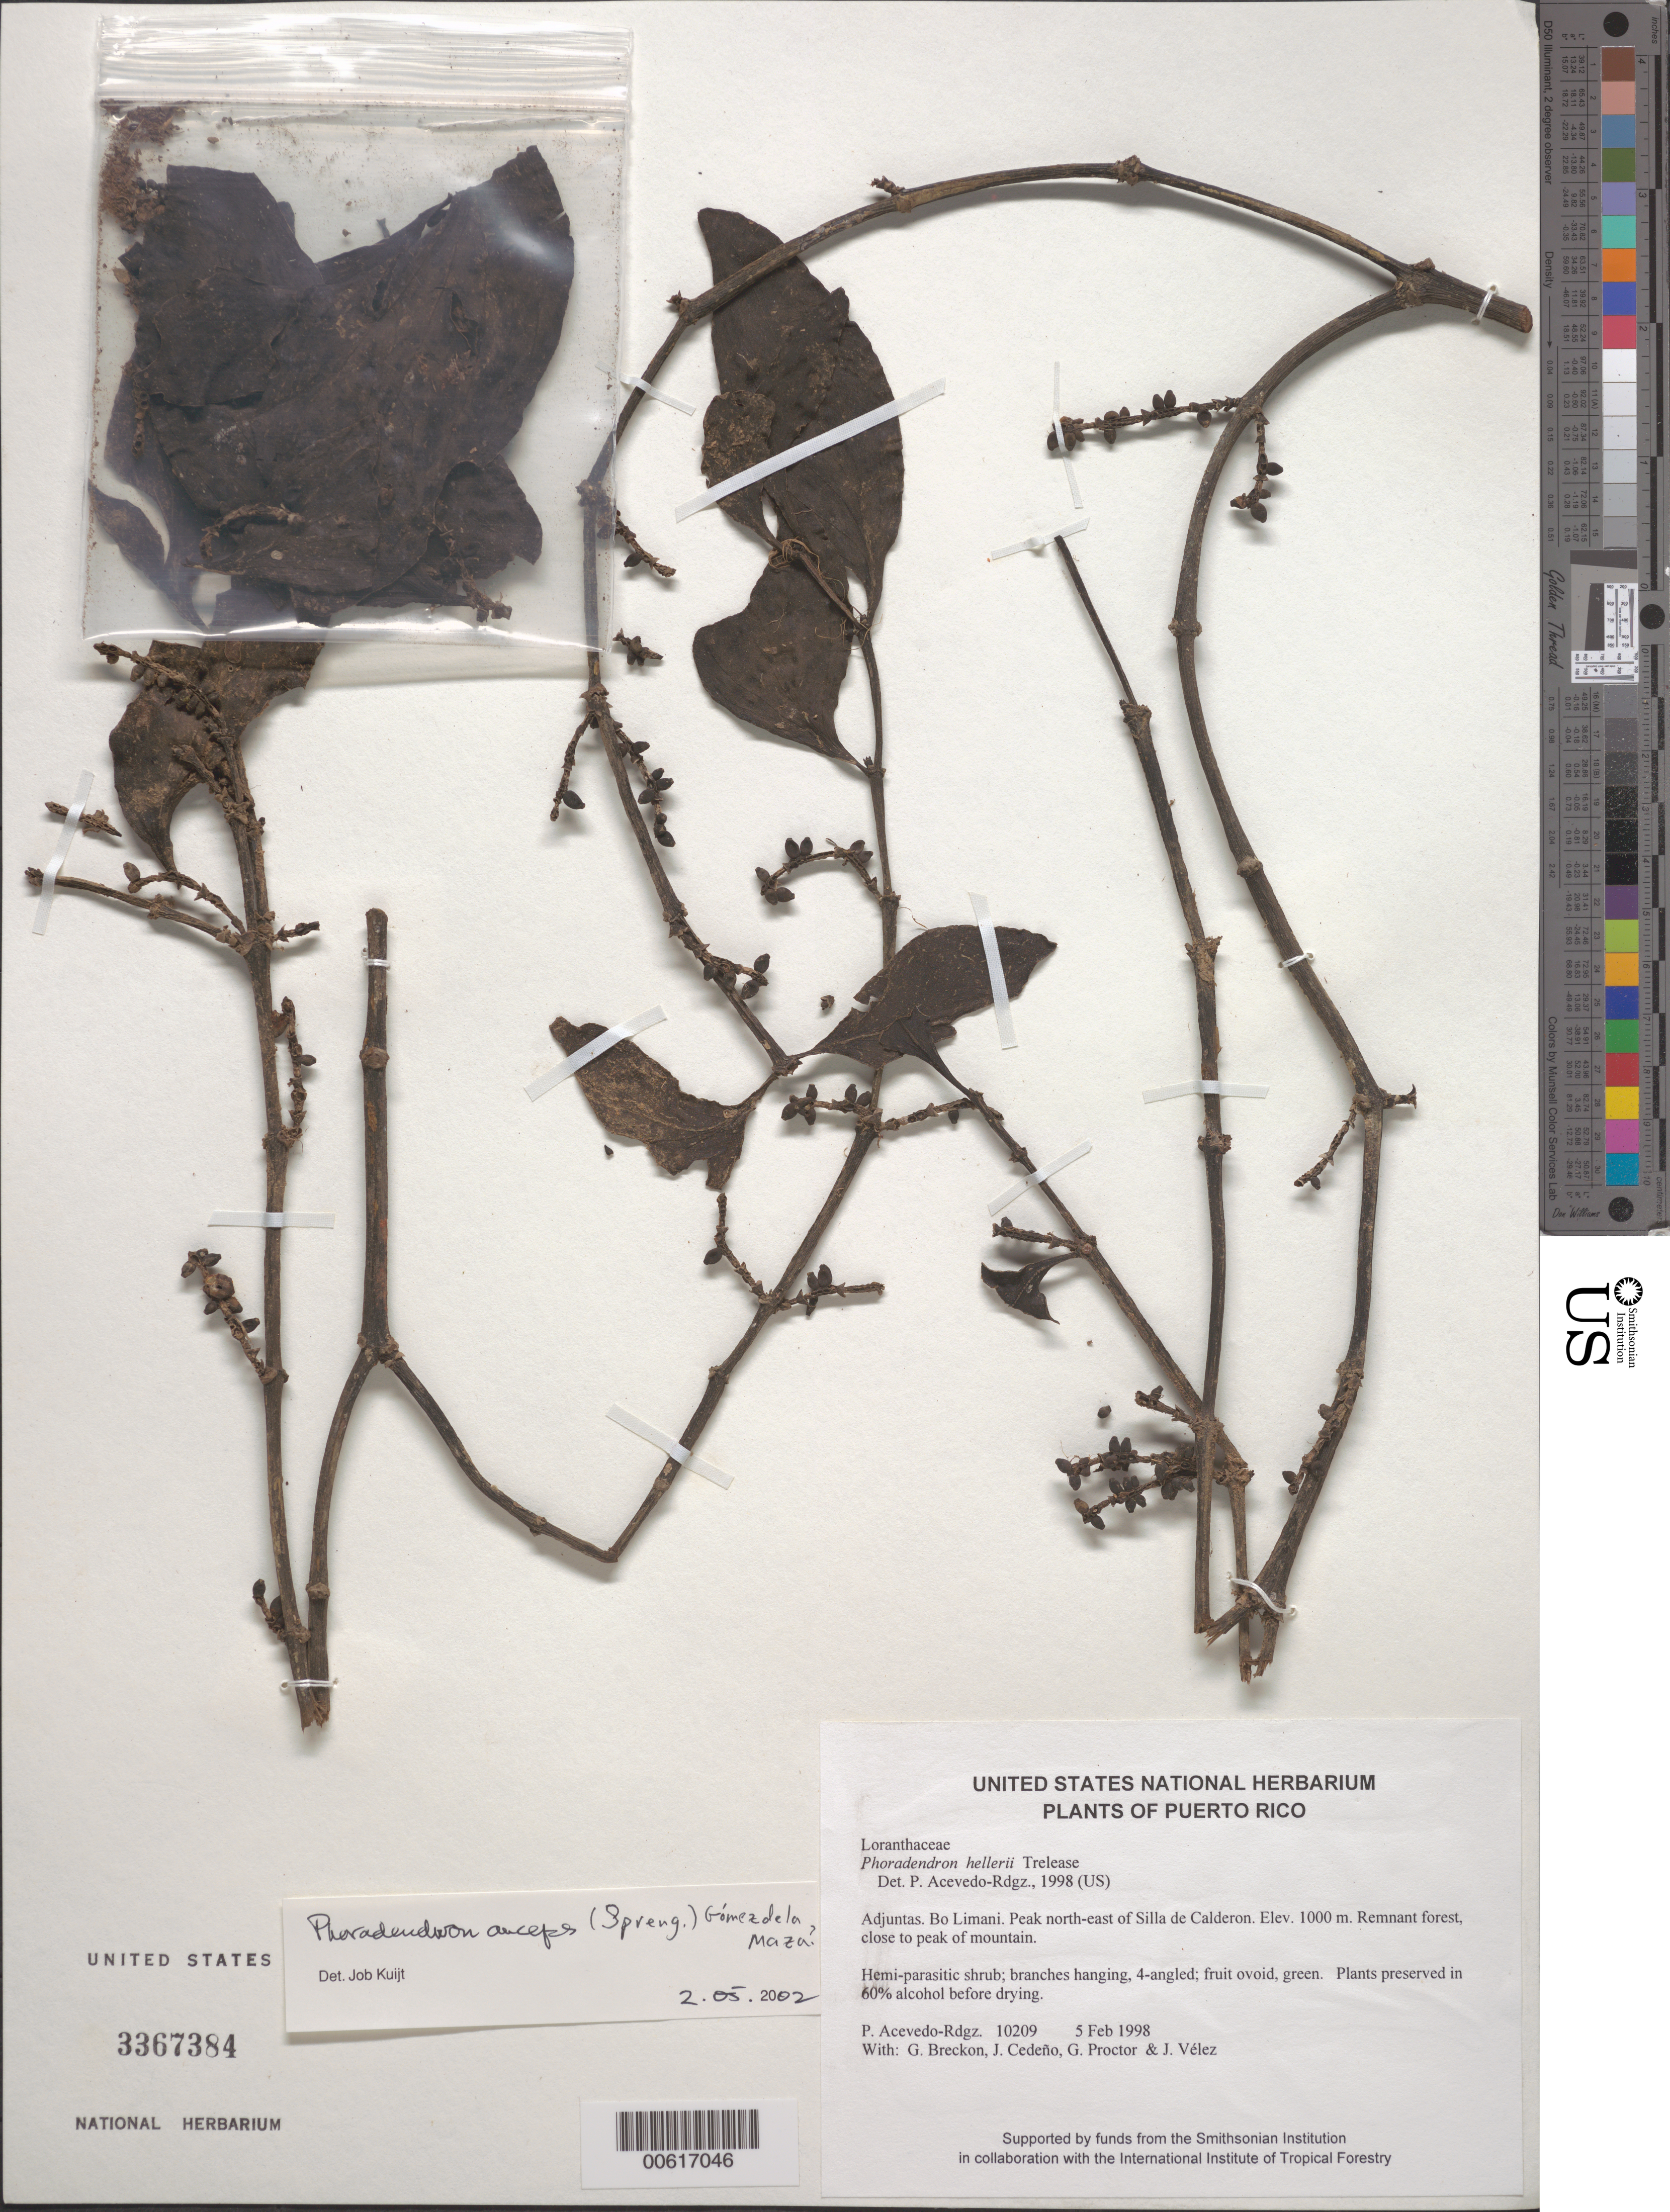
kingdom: Plantae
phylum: Tracheophyta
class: Magnoliopsida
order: Santalales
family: Viscaceae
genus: Phoradendron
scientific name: Phoradendron anceps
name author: (Spreng.) M. Gómez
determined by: Acevedo-Rodríguez, P., (BOT), Smithsonian Institution - National Museum of Natural History (UNITED STATES)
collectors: P. Acevedo-Rodr., G. J. Breckon, J. A. Cedeño M., G. R. Proctor & J. Vélez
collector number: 10209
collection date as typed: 05 Feb 1998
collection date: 1998-02-05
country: Puerto Rico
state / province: Adjuntas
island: Puerto Rico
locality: Adjuntas; Bo. Limani; Peak north-east of Silla de Calderon.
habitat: Remnant forest, close to peak of mountain.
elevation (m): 1000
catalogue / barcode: US 3367384